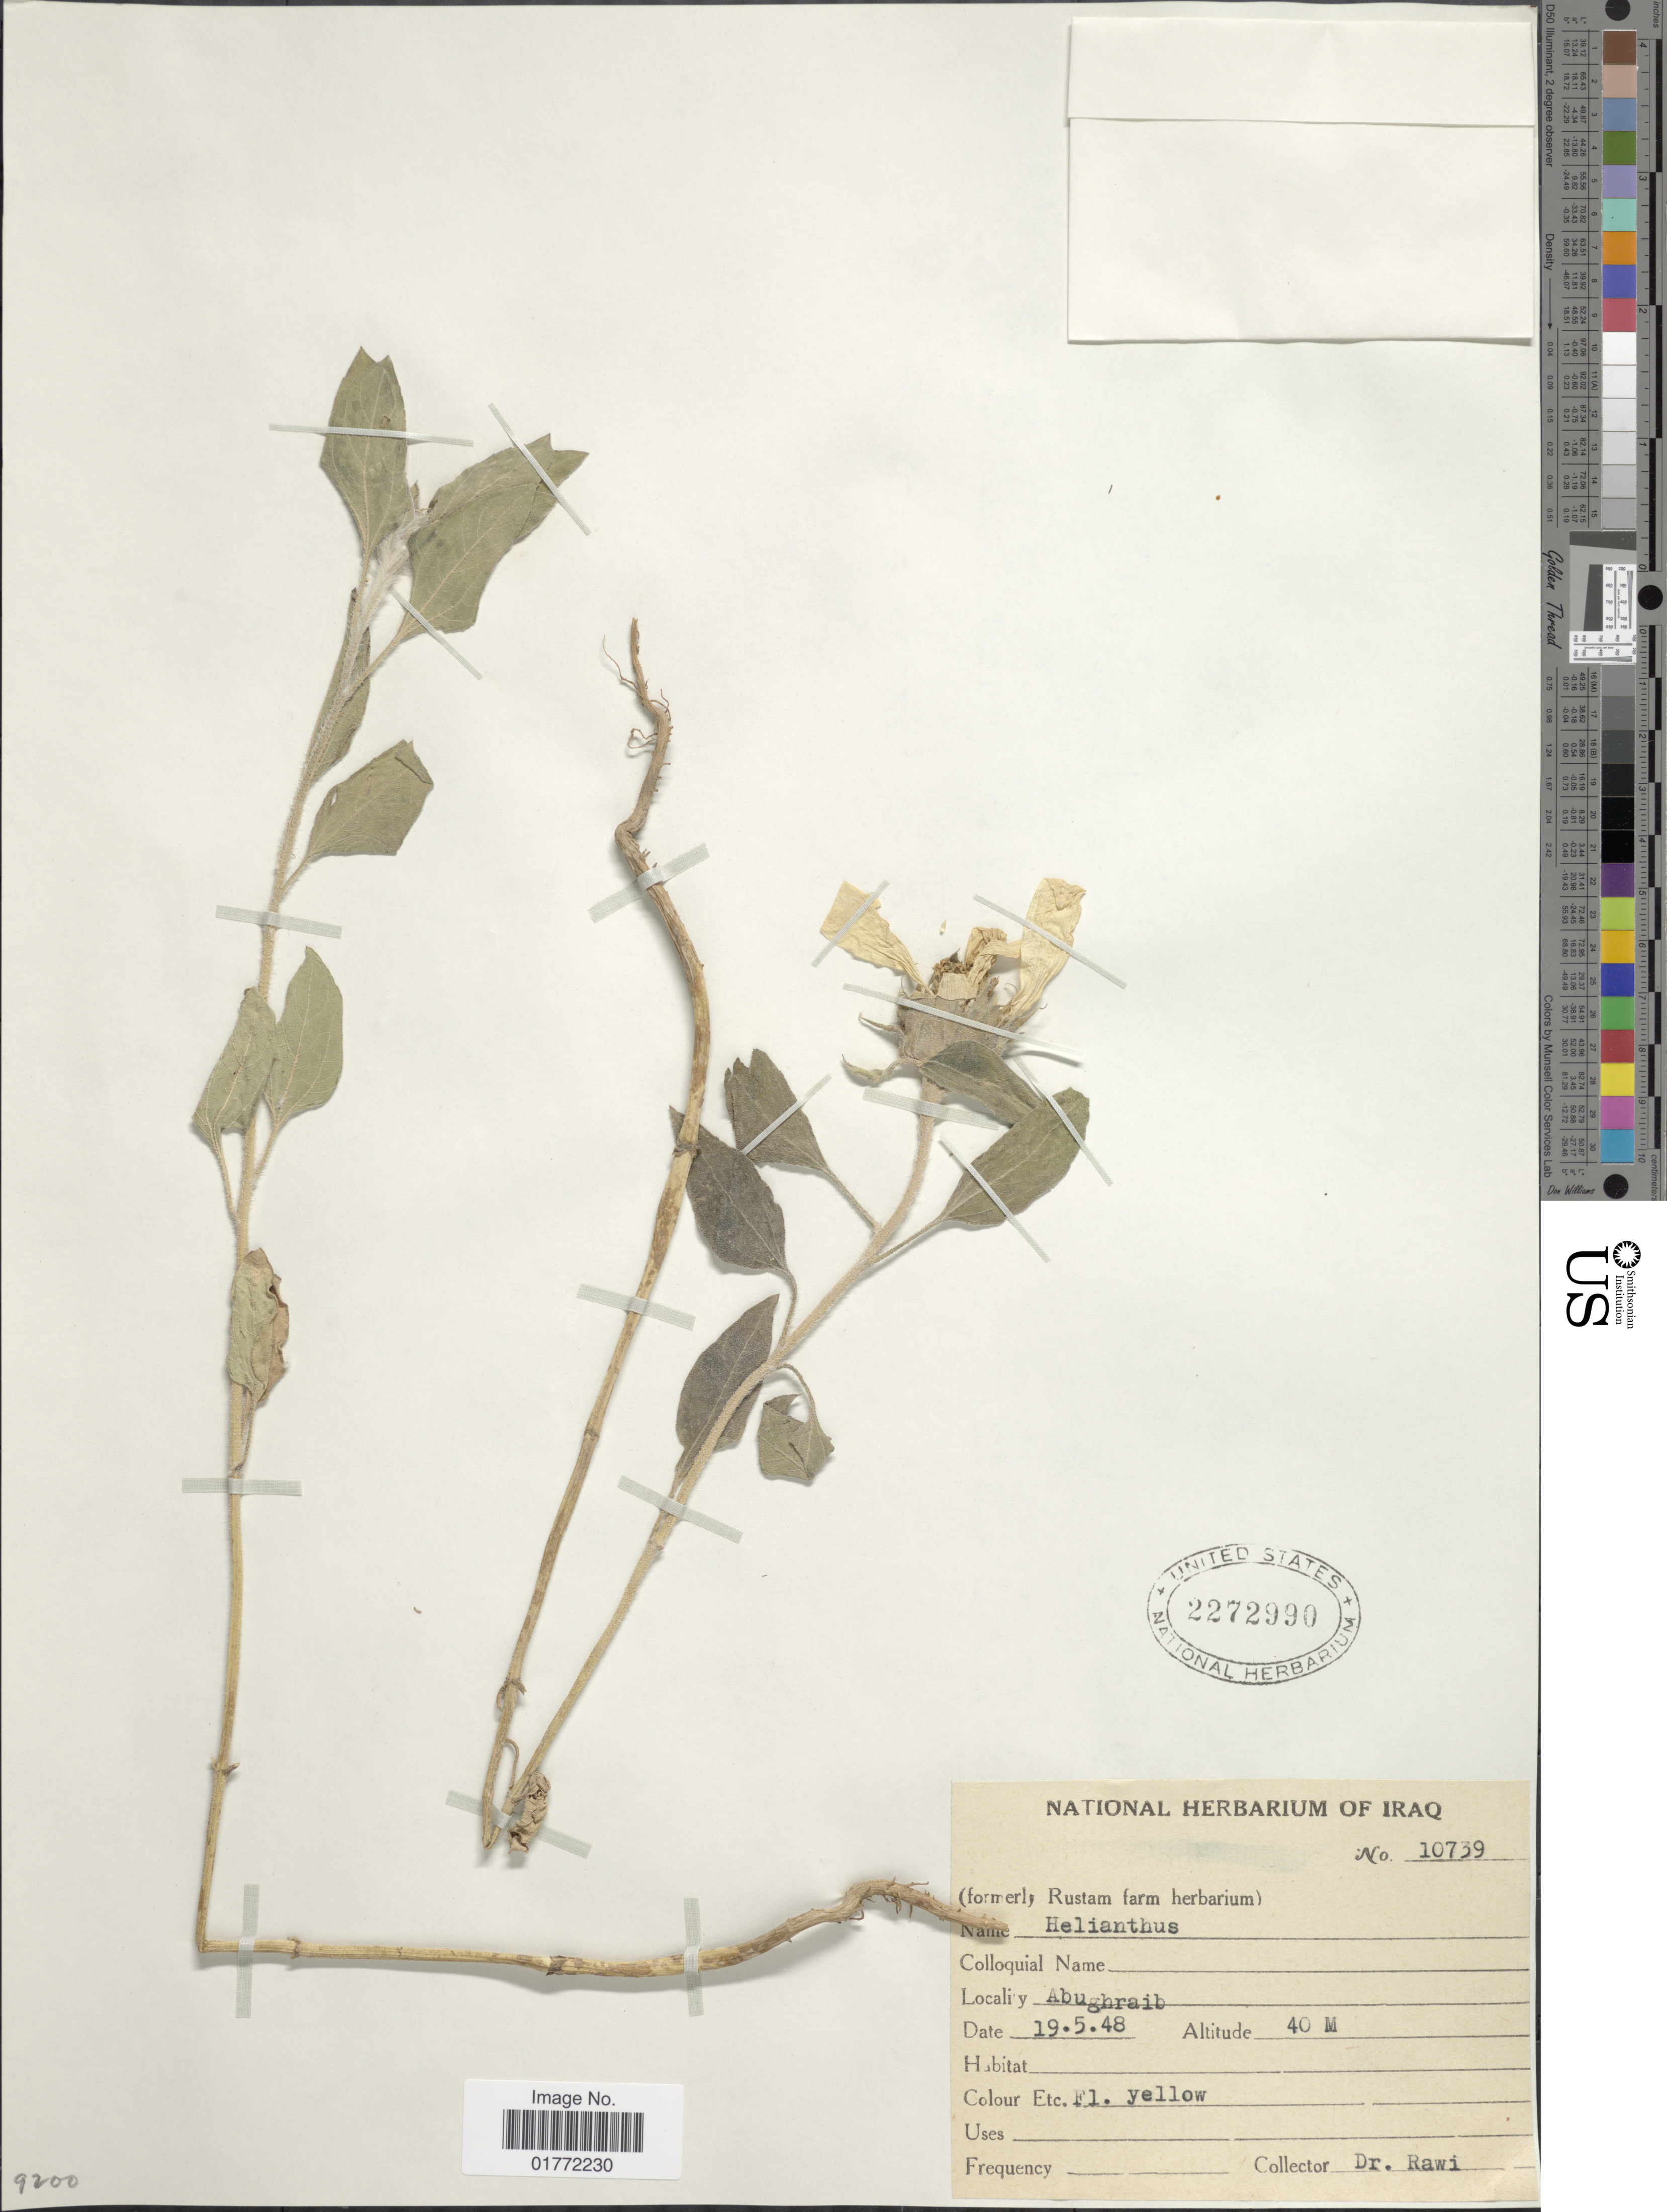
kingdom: Plantae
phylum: Tracheophyta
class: Magnoliopsida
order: Asterales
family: Asteraceae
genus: Helianthus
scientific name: Helianthus sp.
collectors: -. Rawi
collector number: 10739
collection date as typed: Transcribed d/m/y: 19/5/48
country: Iraq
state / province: Baghdad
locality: Abughraib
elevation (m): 40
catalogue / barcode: US 2272990